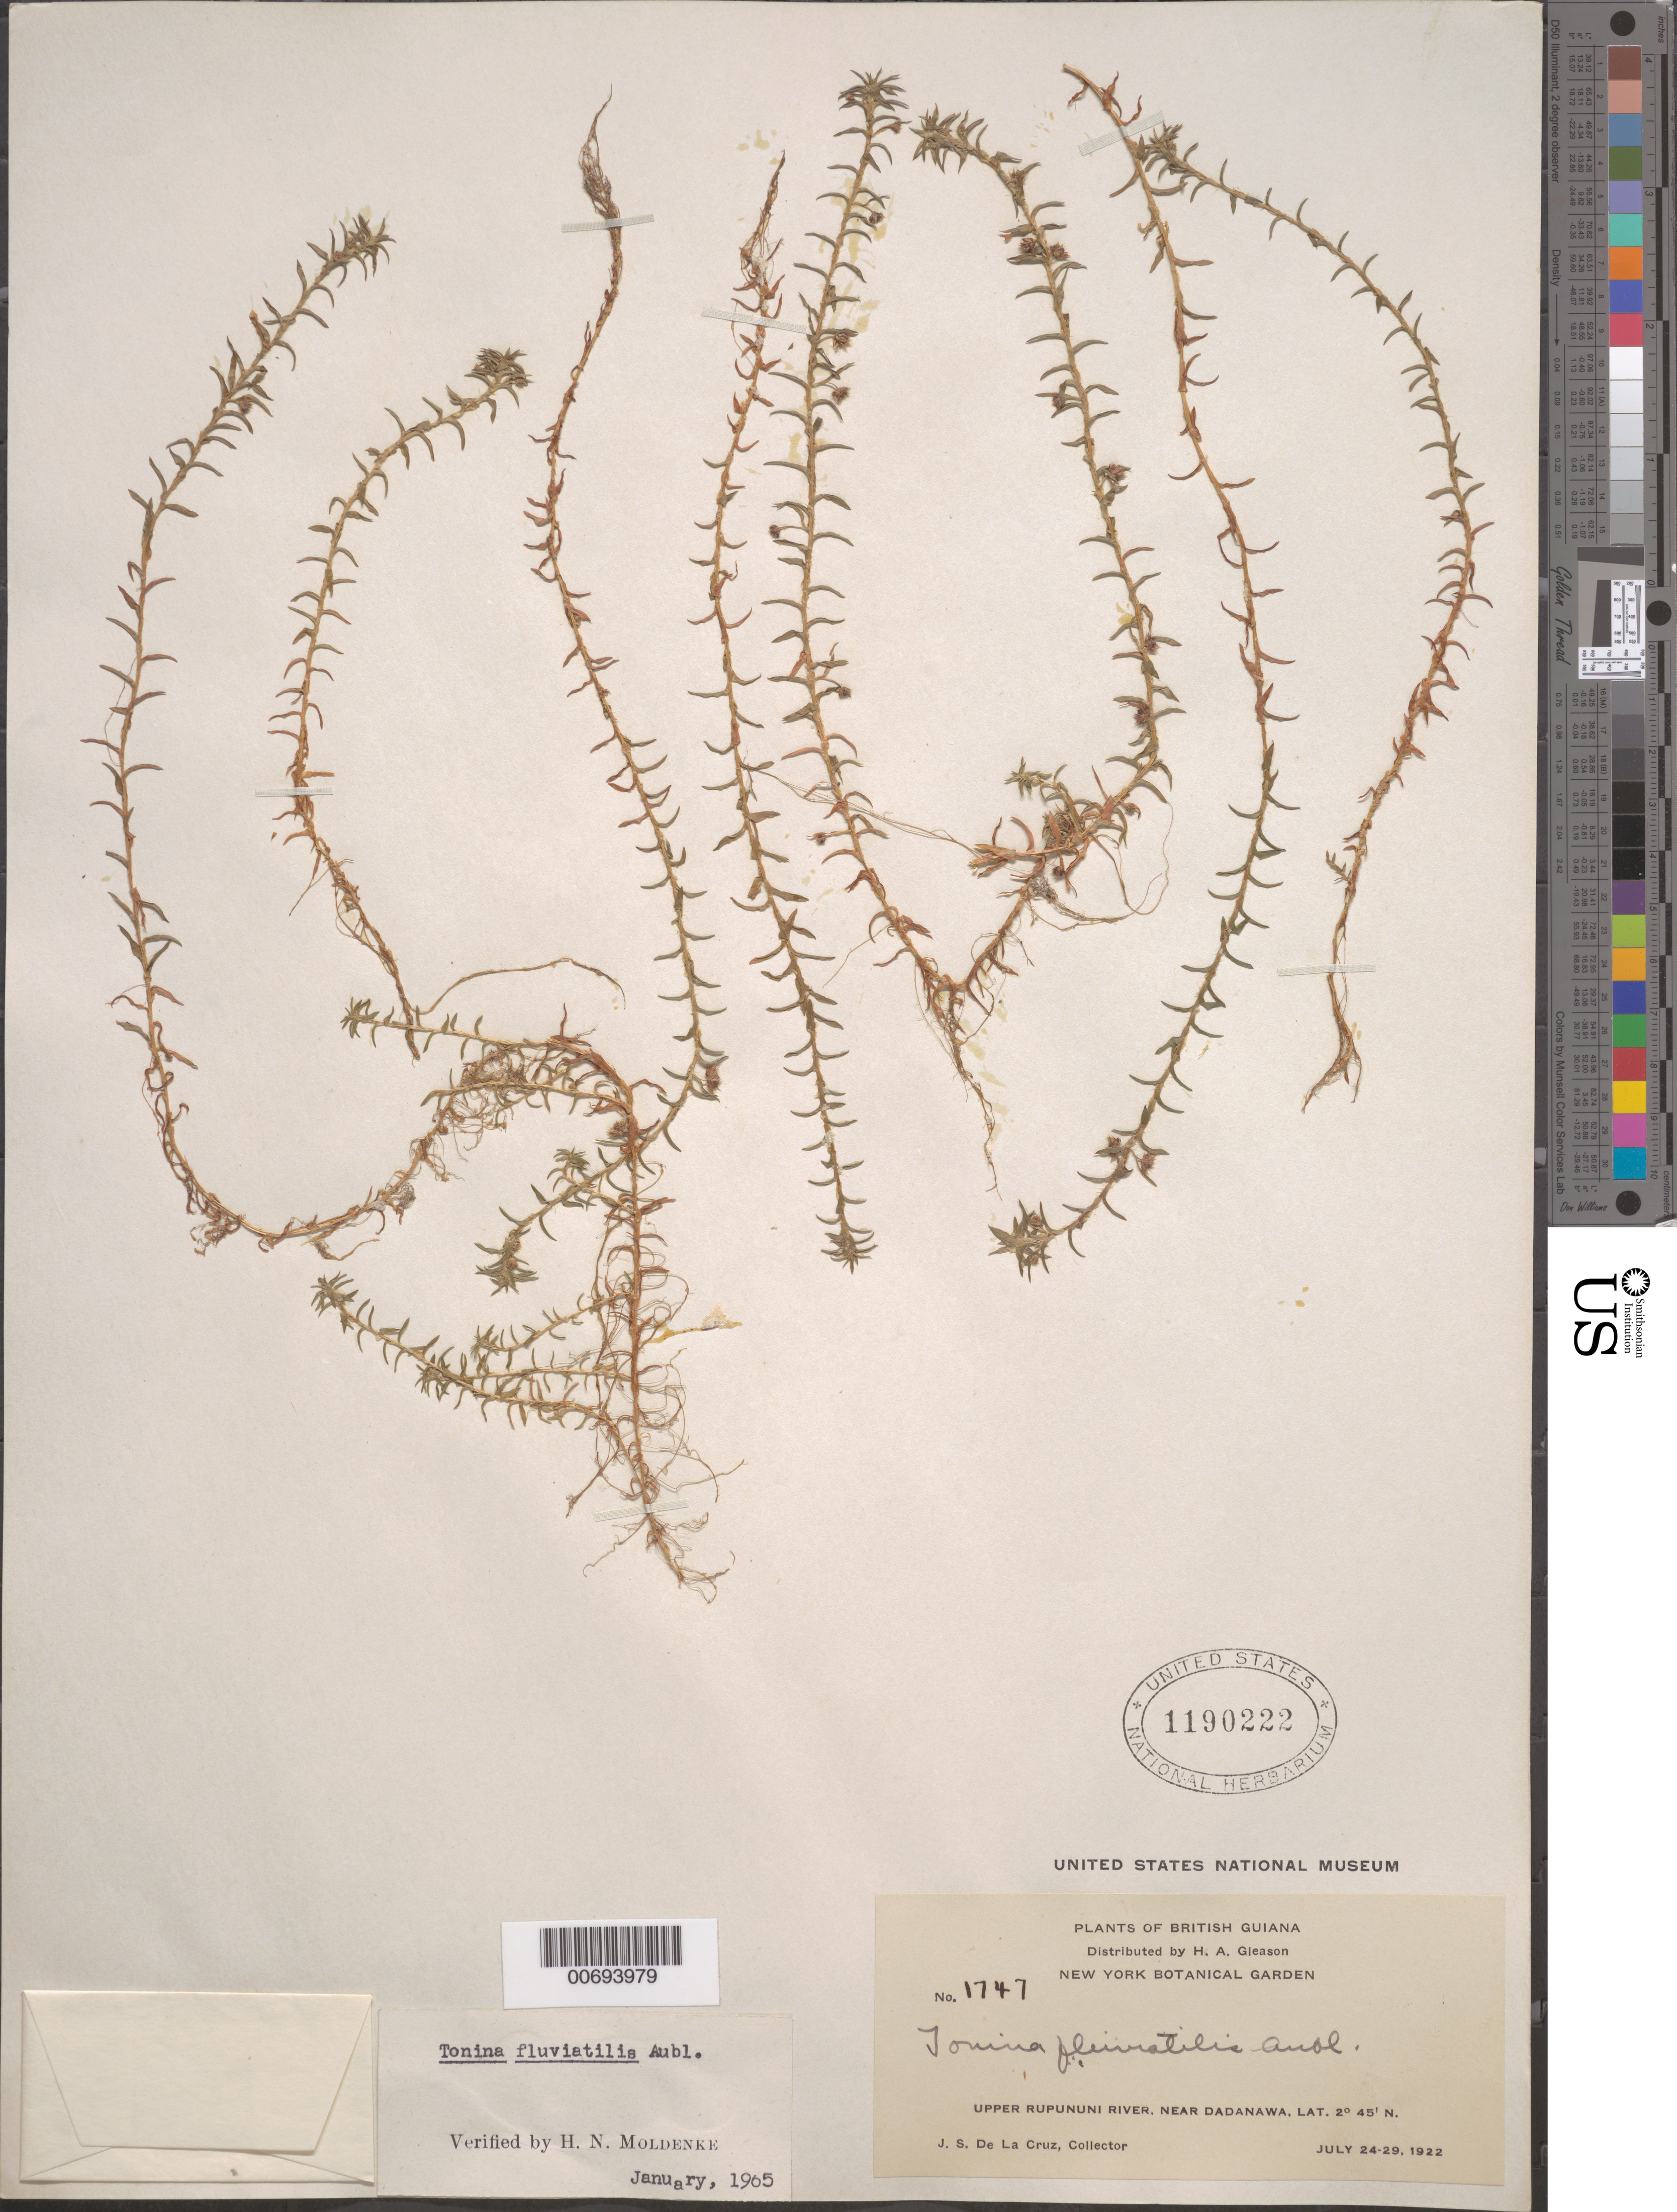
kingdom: Plantae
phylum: Tracheophyta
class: Liliopsida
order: Poales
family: Eriocaulaceae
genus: Tonina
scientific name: Tonina fluviatilis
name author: Aubl.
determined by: Moldenke, H. N.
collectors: J. S. de la Cruz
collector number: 1747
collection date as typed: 24-Jul-22 to 29-Jul-22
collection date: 1922-07-24/1922-07-29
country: Guyana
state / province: U. Takutu-U. Essequibo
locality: Dadanawa, near, upper Rupununi R.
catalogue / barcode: US 1190222